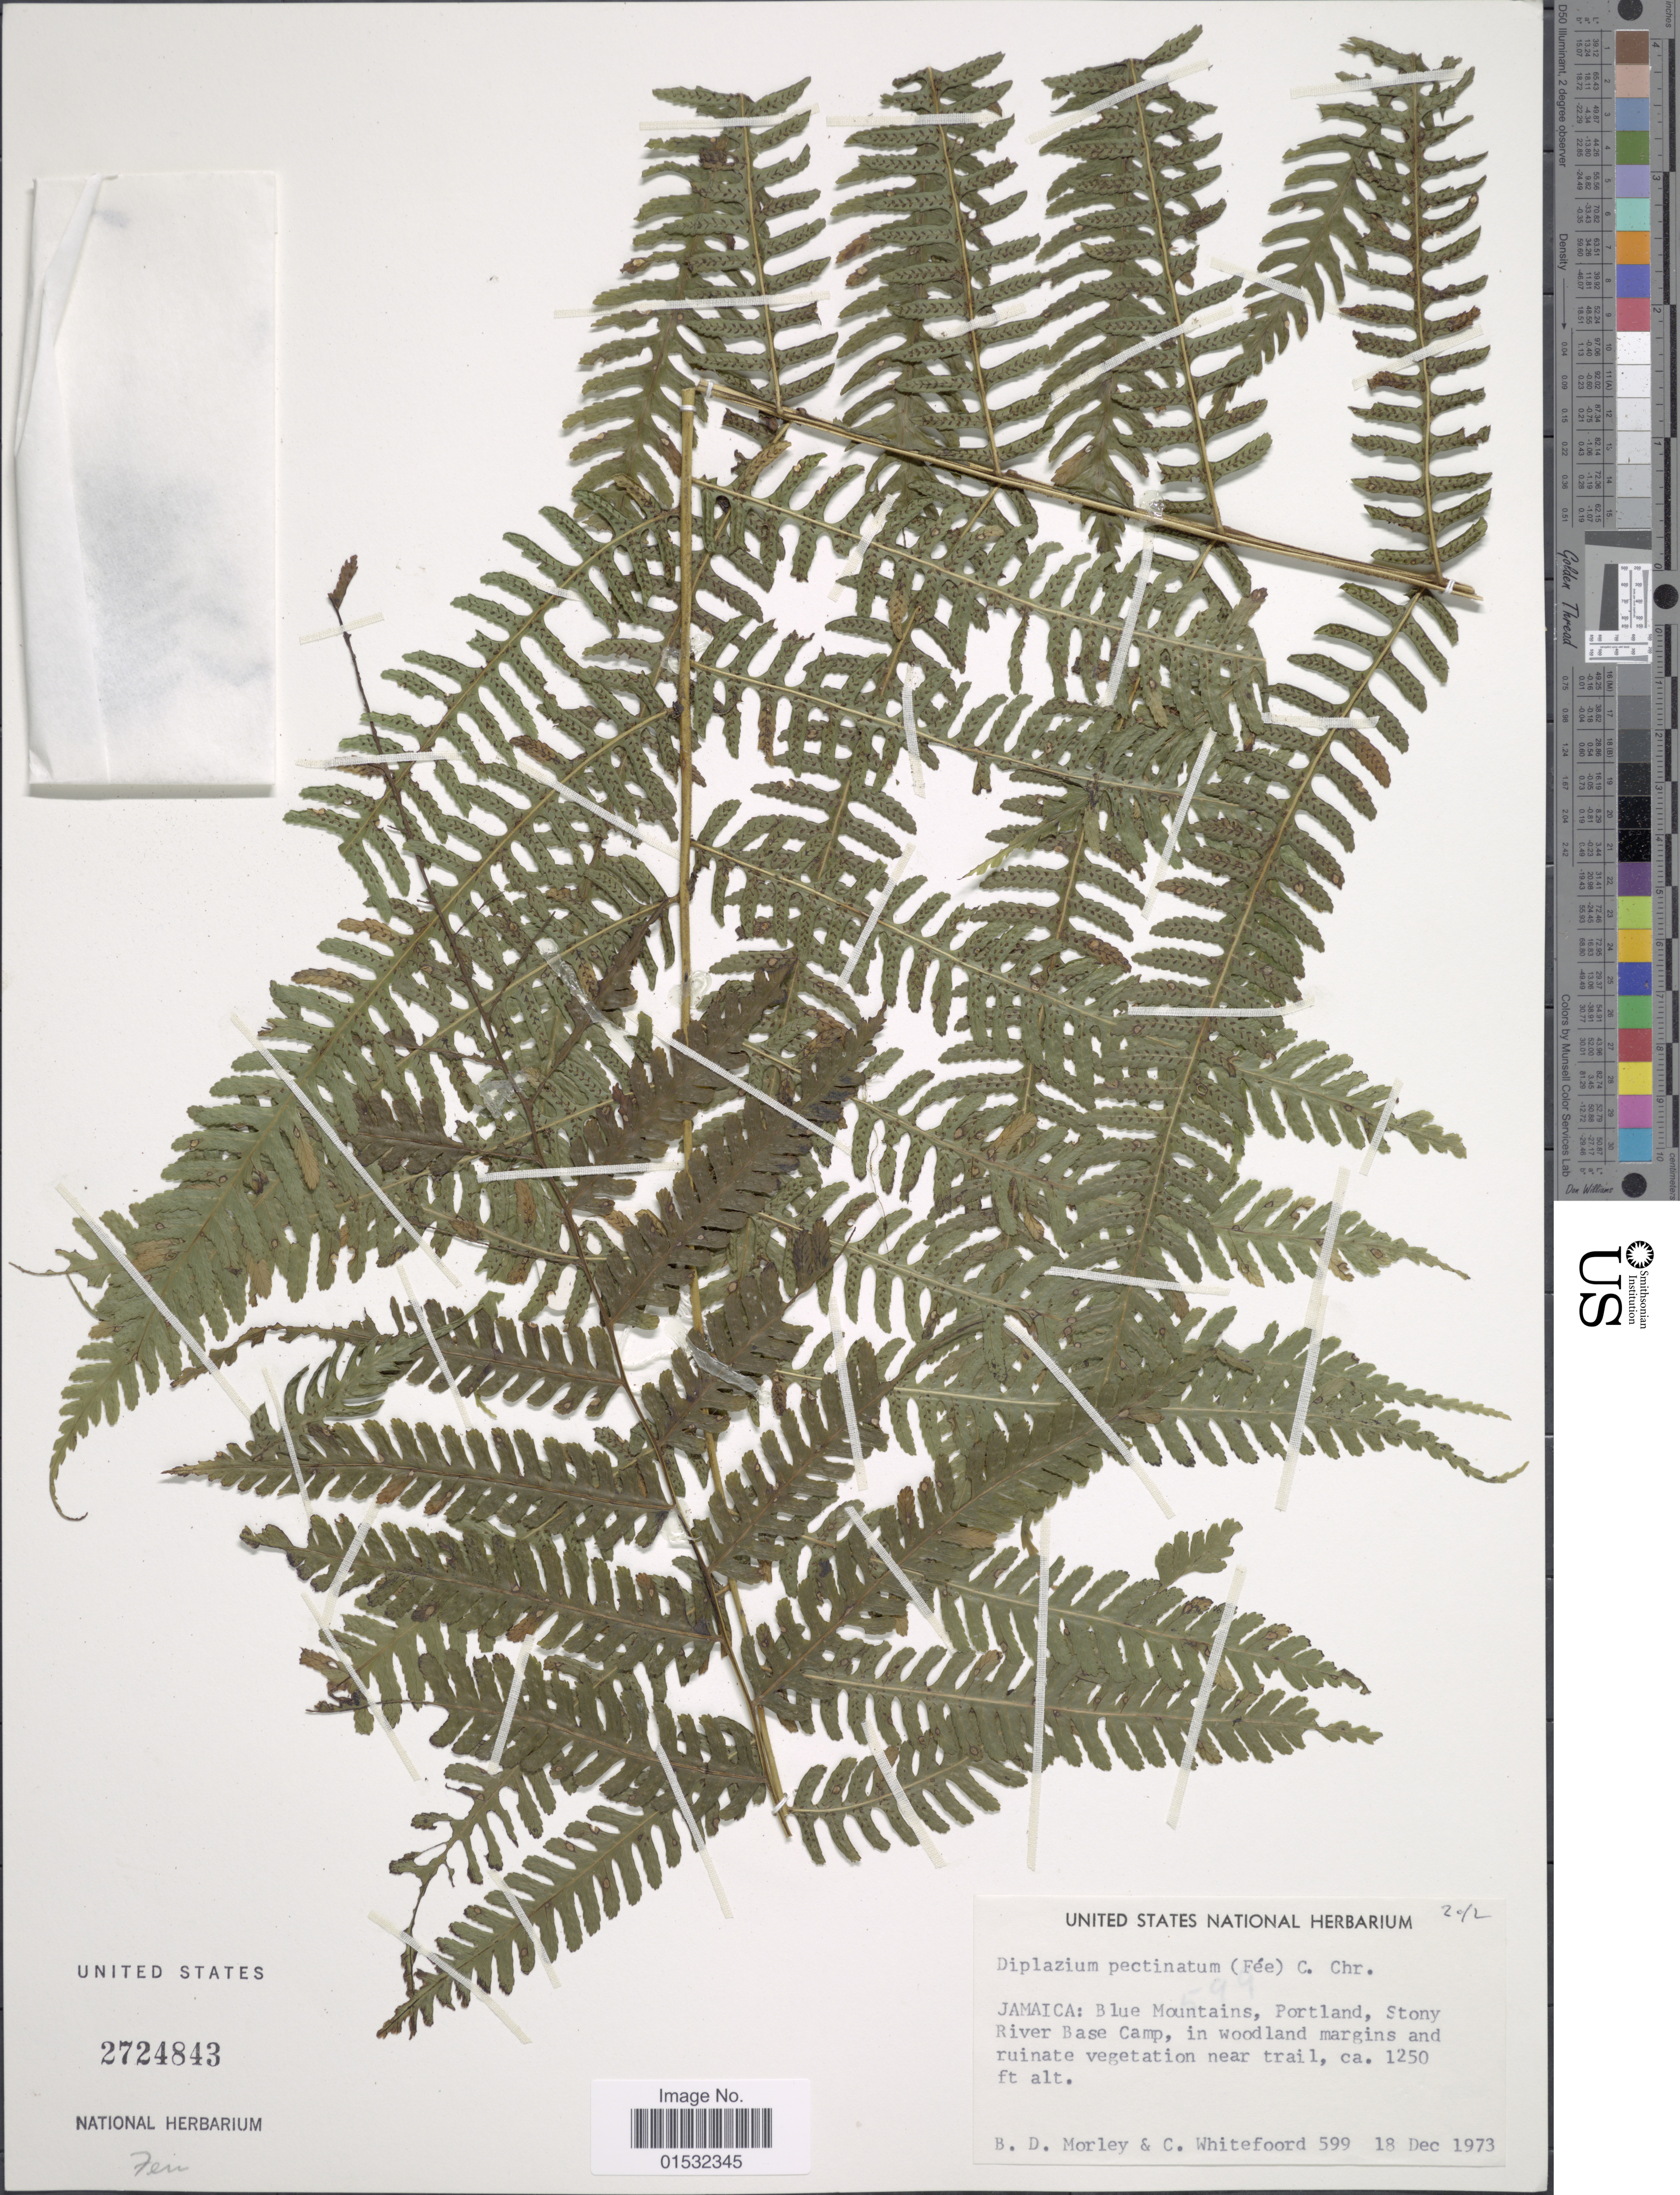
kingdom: Plantae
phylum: Tracheophyta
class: Polypodiopsida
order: Polypodiales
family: Athyriaceae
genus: Diplazium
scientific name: Diplazium pectinatum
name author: (Fée) C. Chr.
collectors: B. D. Morley & C. Whitefoord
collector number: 599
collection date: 1973-12-18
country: Jamaica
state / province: Portland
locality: Blue Mountains, Stony River Base Camp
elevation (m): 381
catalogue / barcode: US 2724843